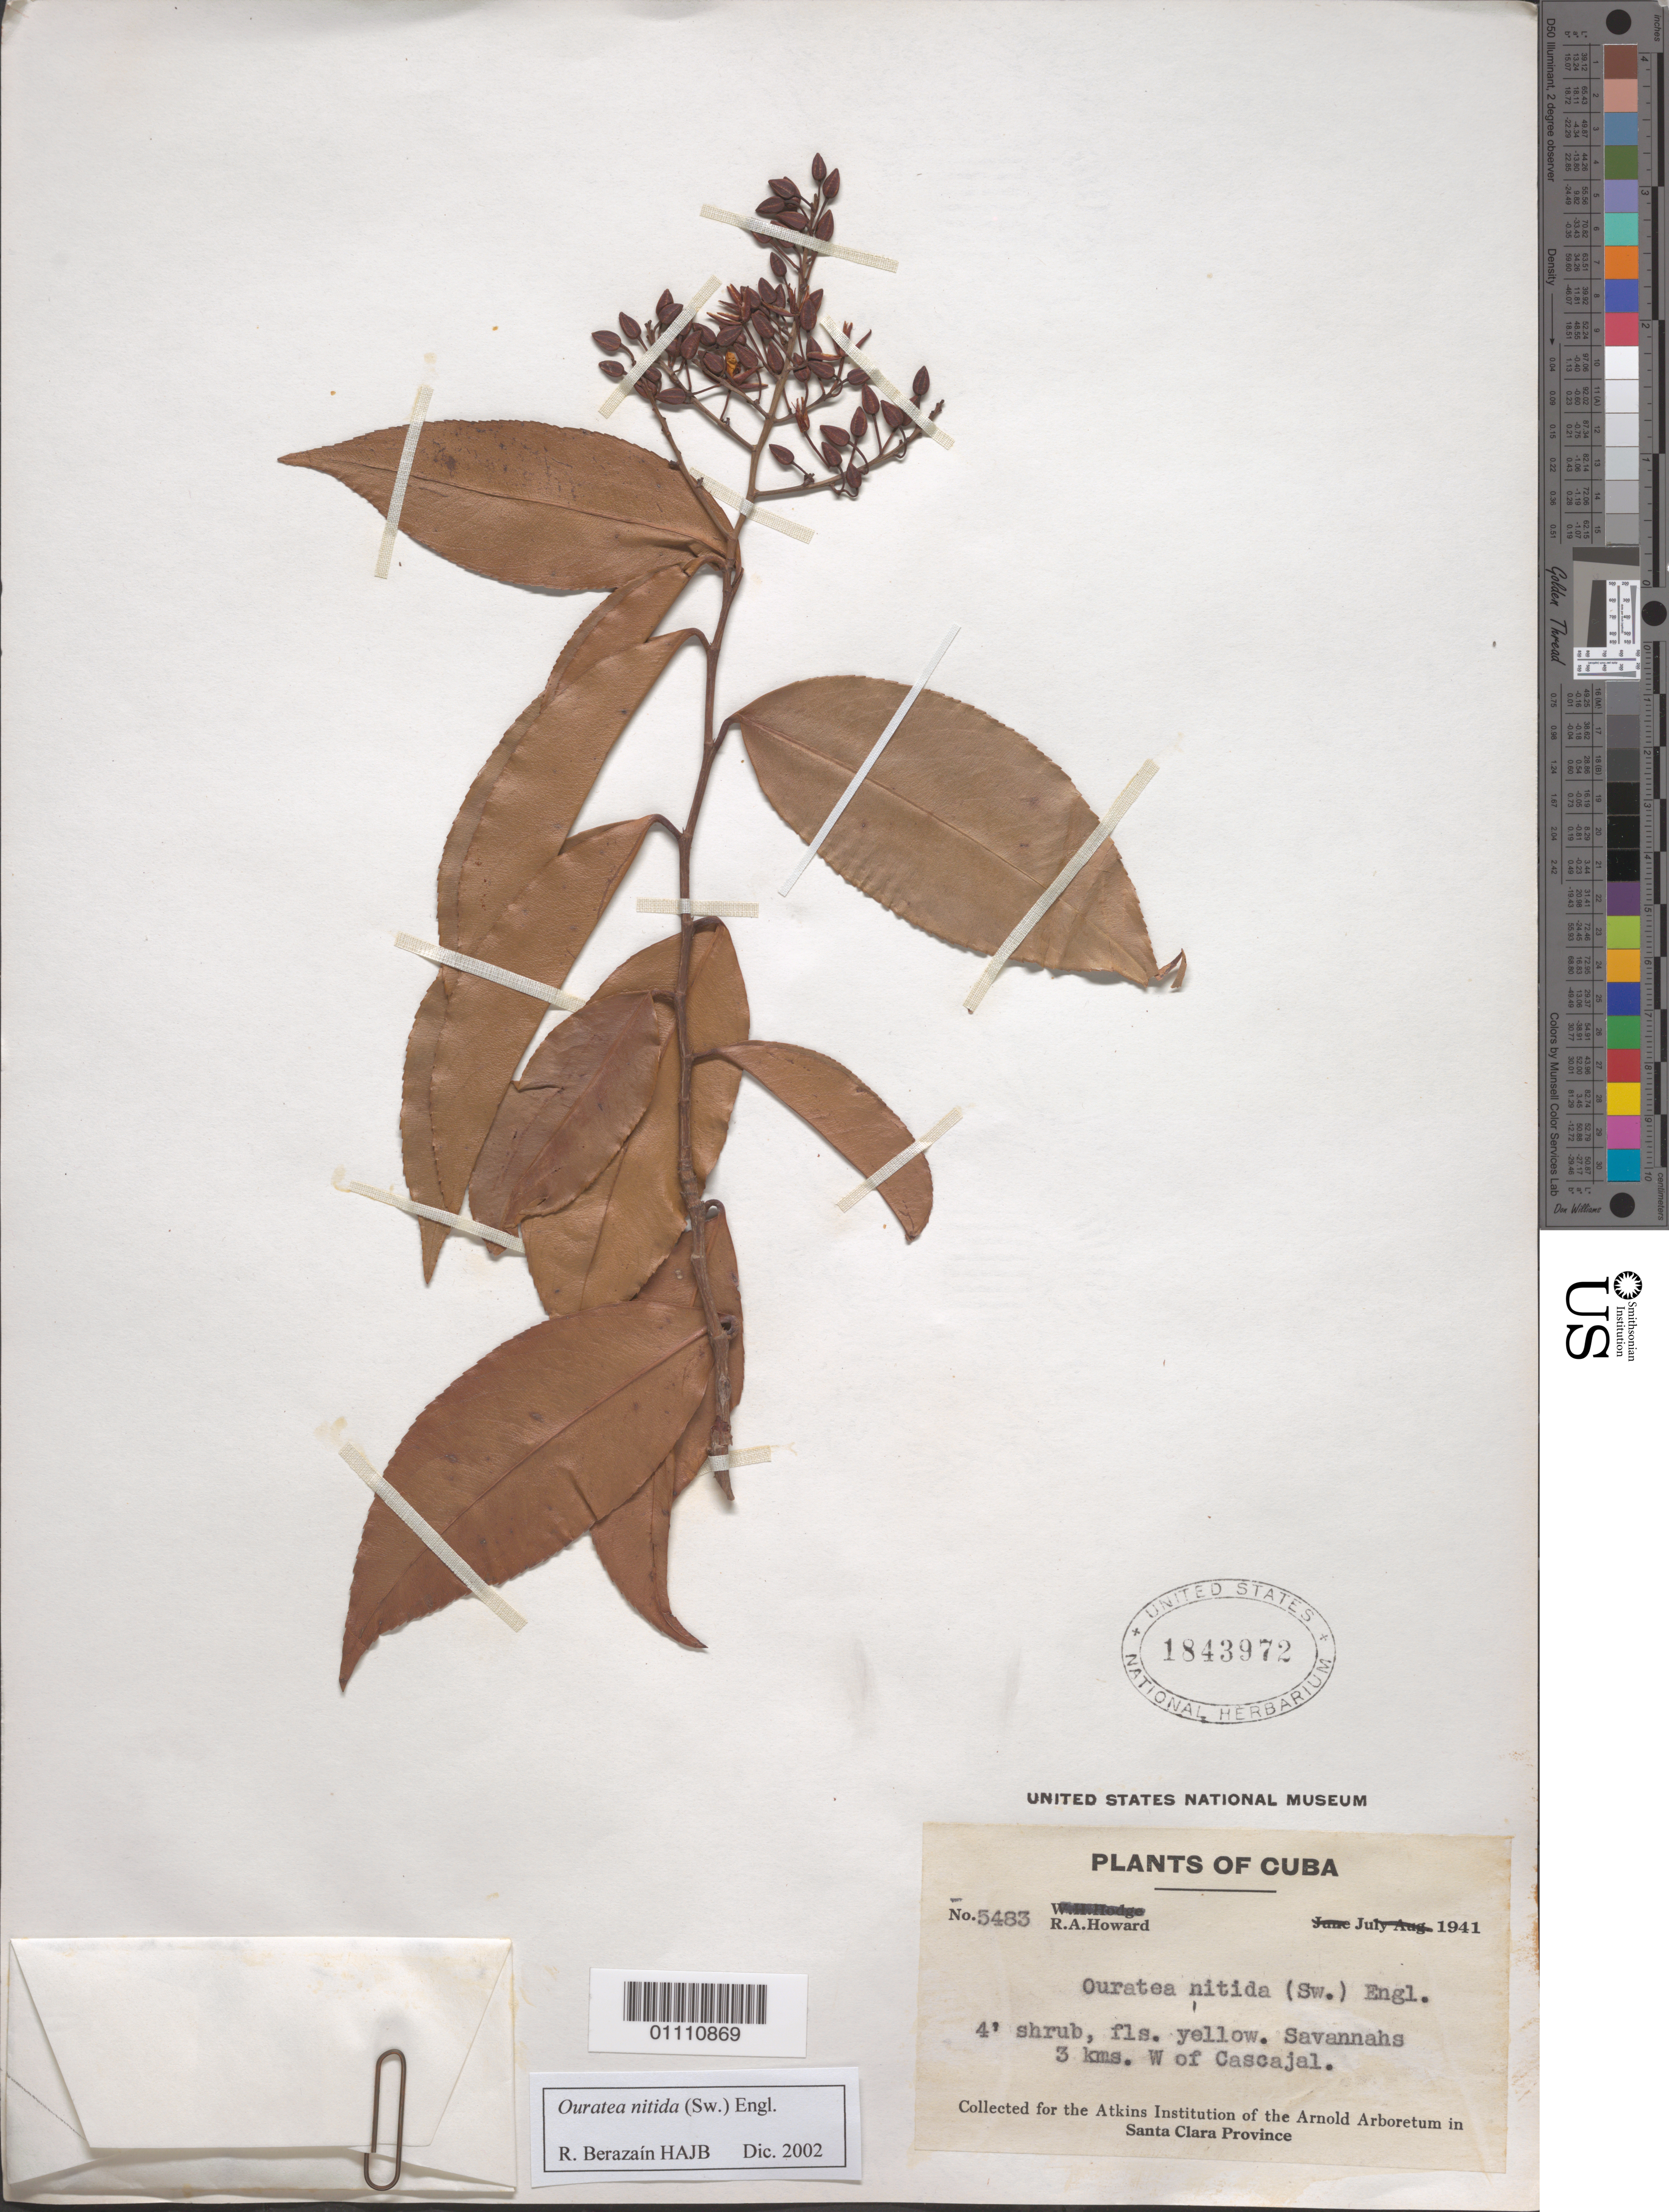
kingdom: Plantae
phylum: Tracheophyta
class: Magnoliopsida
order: Malpighiales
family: Ochnaceae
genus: Ouratea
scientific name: Ouratea nitida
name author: (Sw.) Engl.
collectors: R. A. Howard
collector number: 5483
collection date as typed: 01 Jul 1941 to 31 Jul 1941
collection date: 1941-07-01/1941-07-31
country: Cuba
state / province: Villa Clara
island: Cuba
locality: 3 km west of Cascajal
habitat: lives in the savannas 3 km w of cascajal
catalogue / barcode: US 1843972